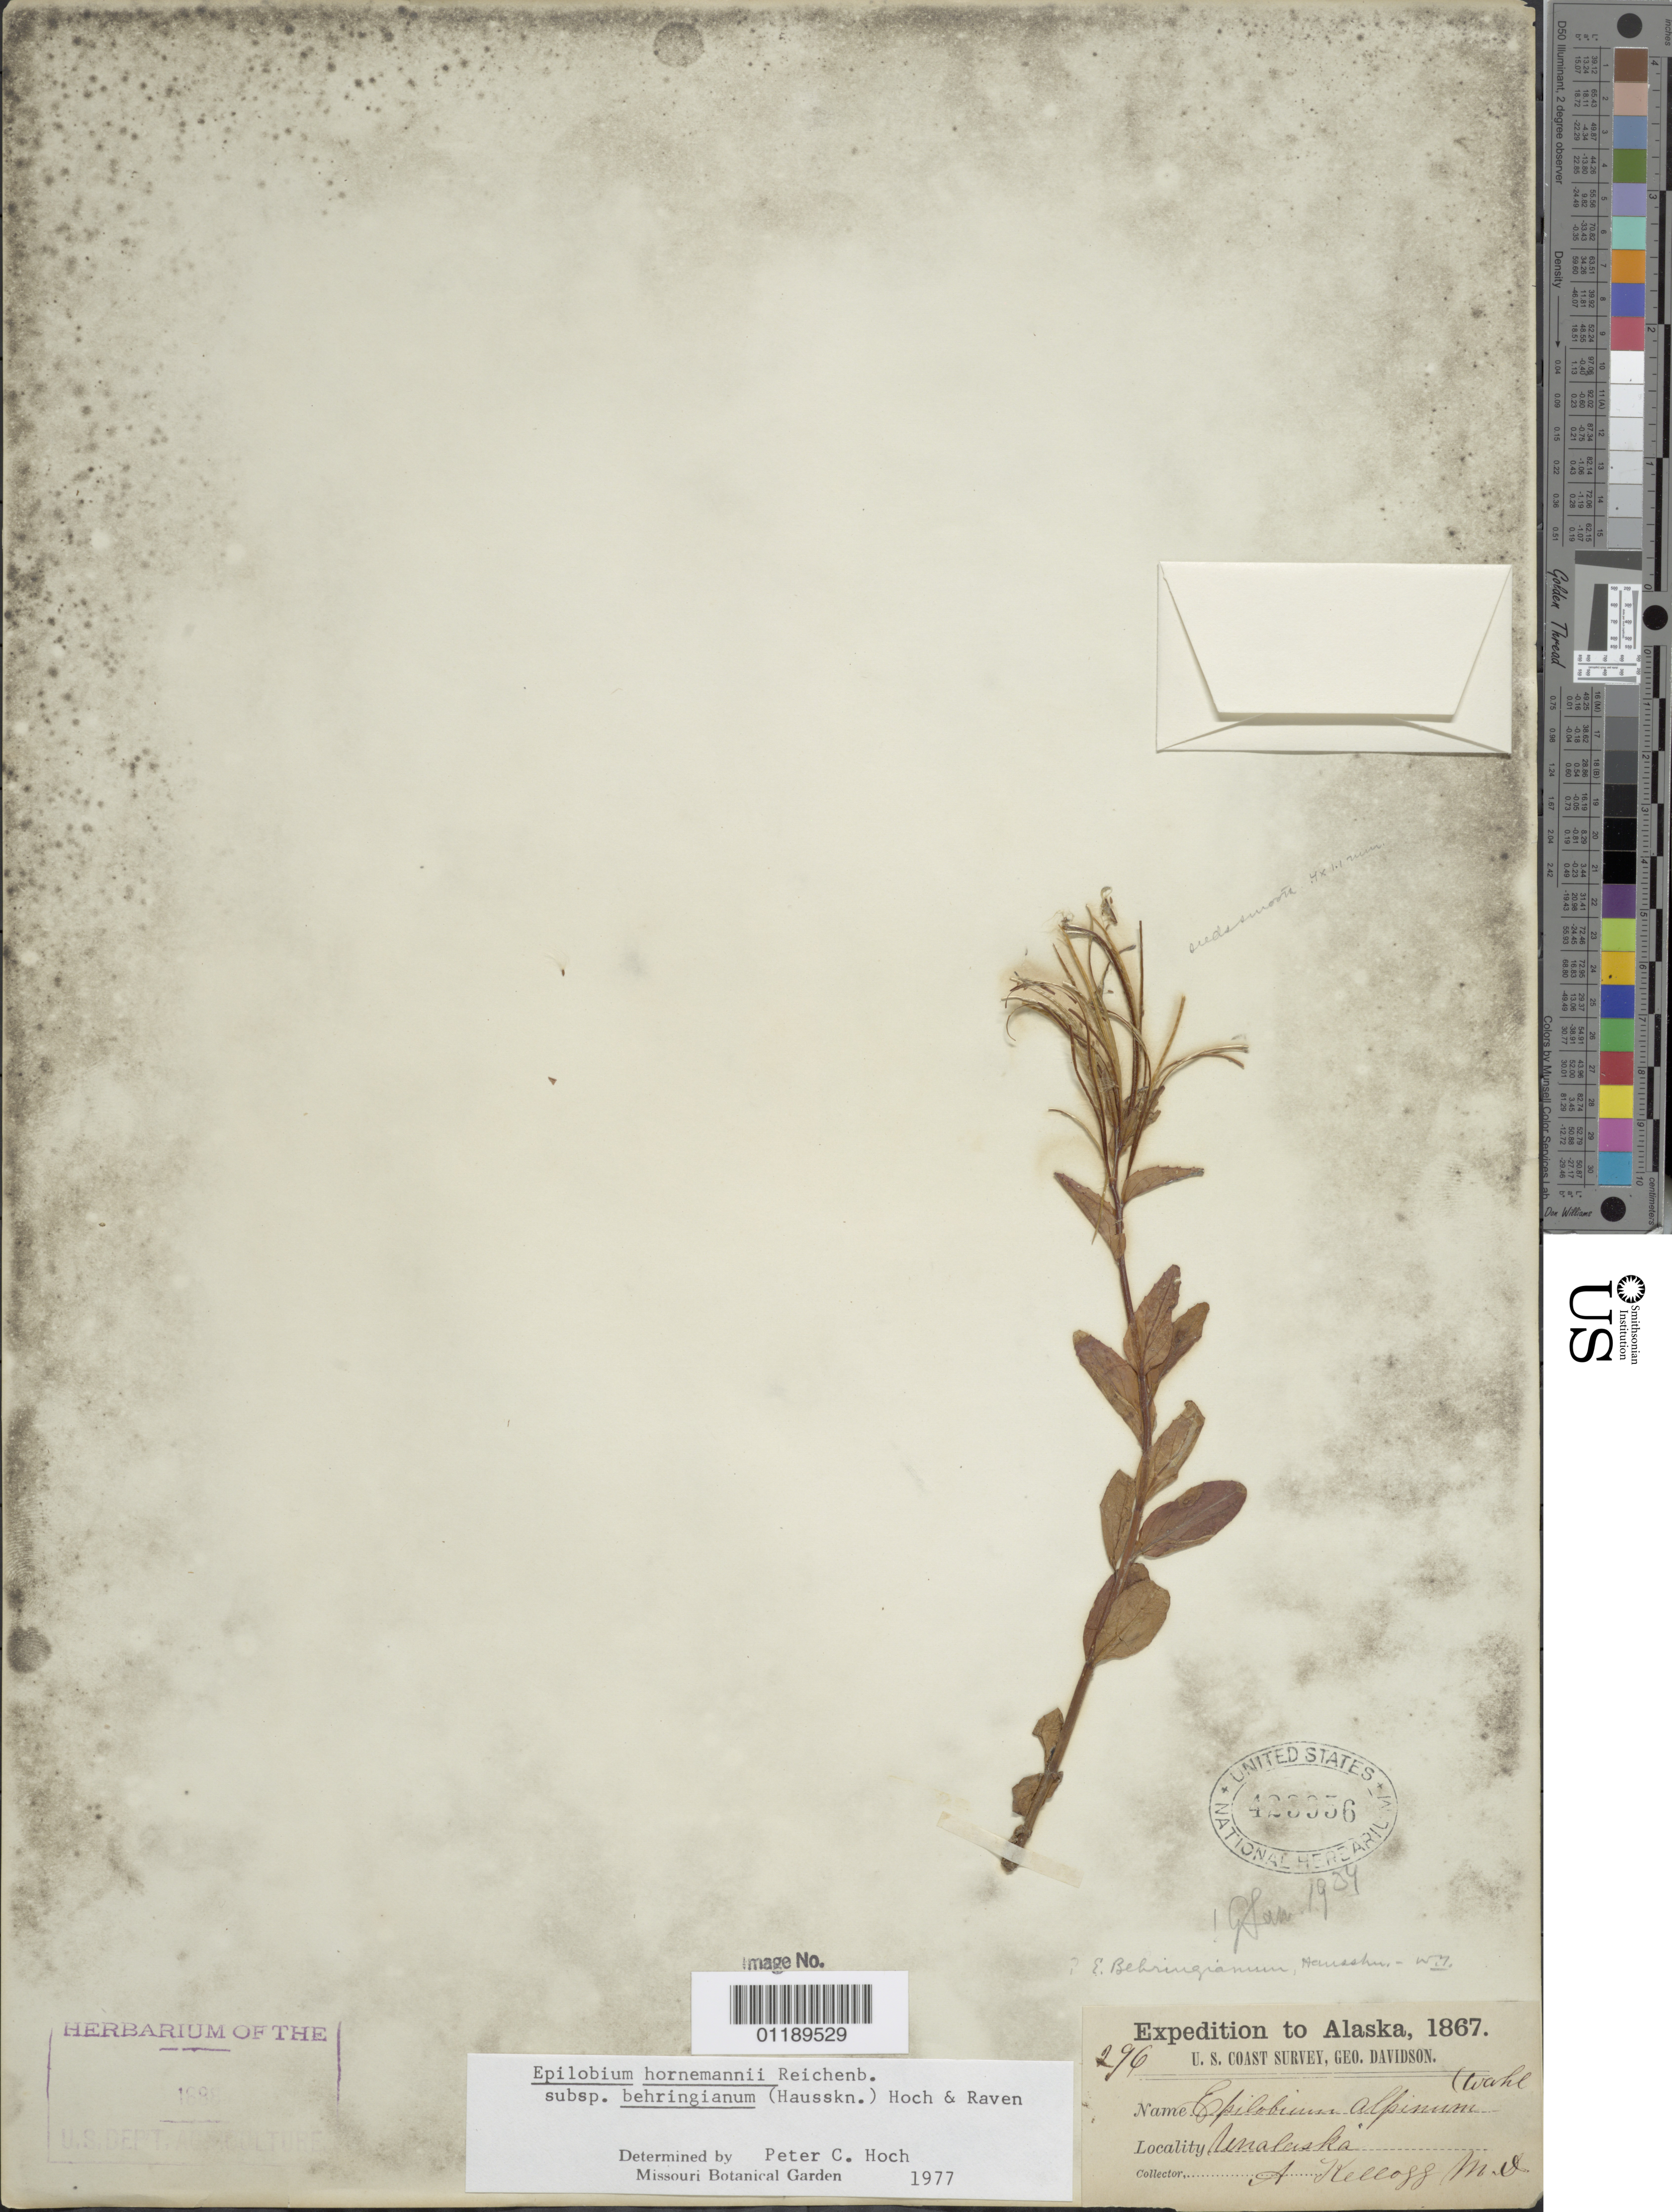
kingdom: Plantae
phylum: Tracheophyta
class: Magnoliopsida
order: Myrtales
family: Onagraceae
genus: Epilobium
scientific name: Epilobium hornemannii subsp. behringianum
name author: (Hausskn.) Hoch & P.H. Raven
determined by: Hoch, P. C.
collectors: A. Kellogg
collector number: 296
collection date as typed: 1867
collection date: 1867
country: United States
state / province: Alaska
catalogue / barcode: US 423956